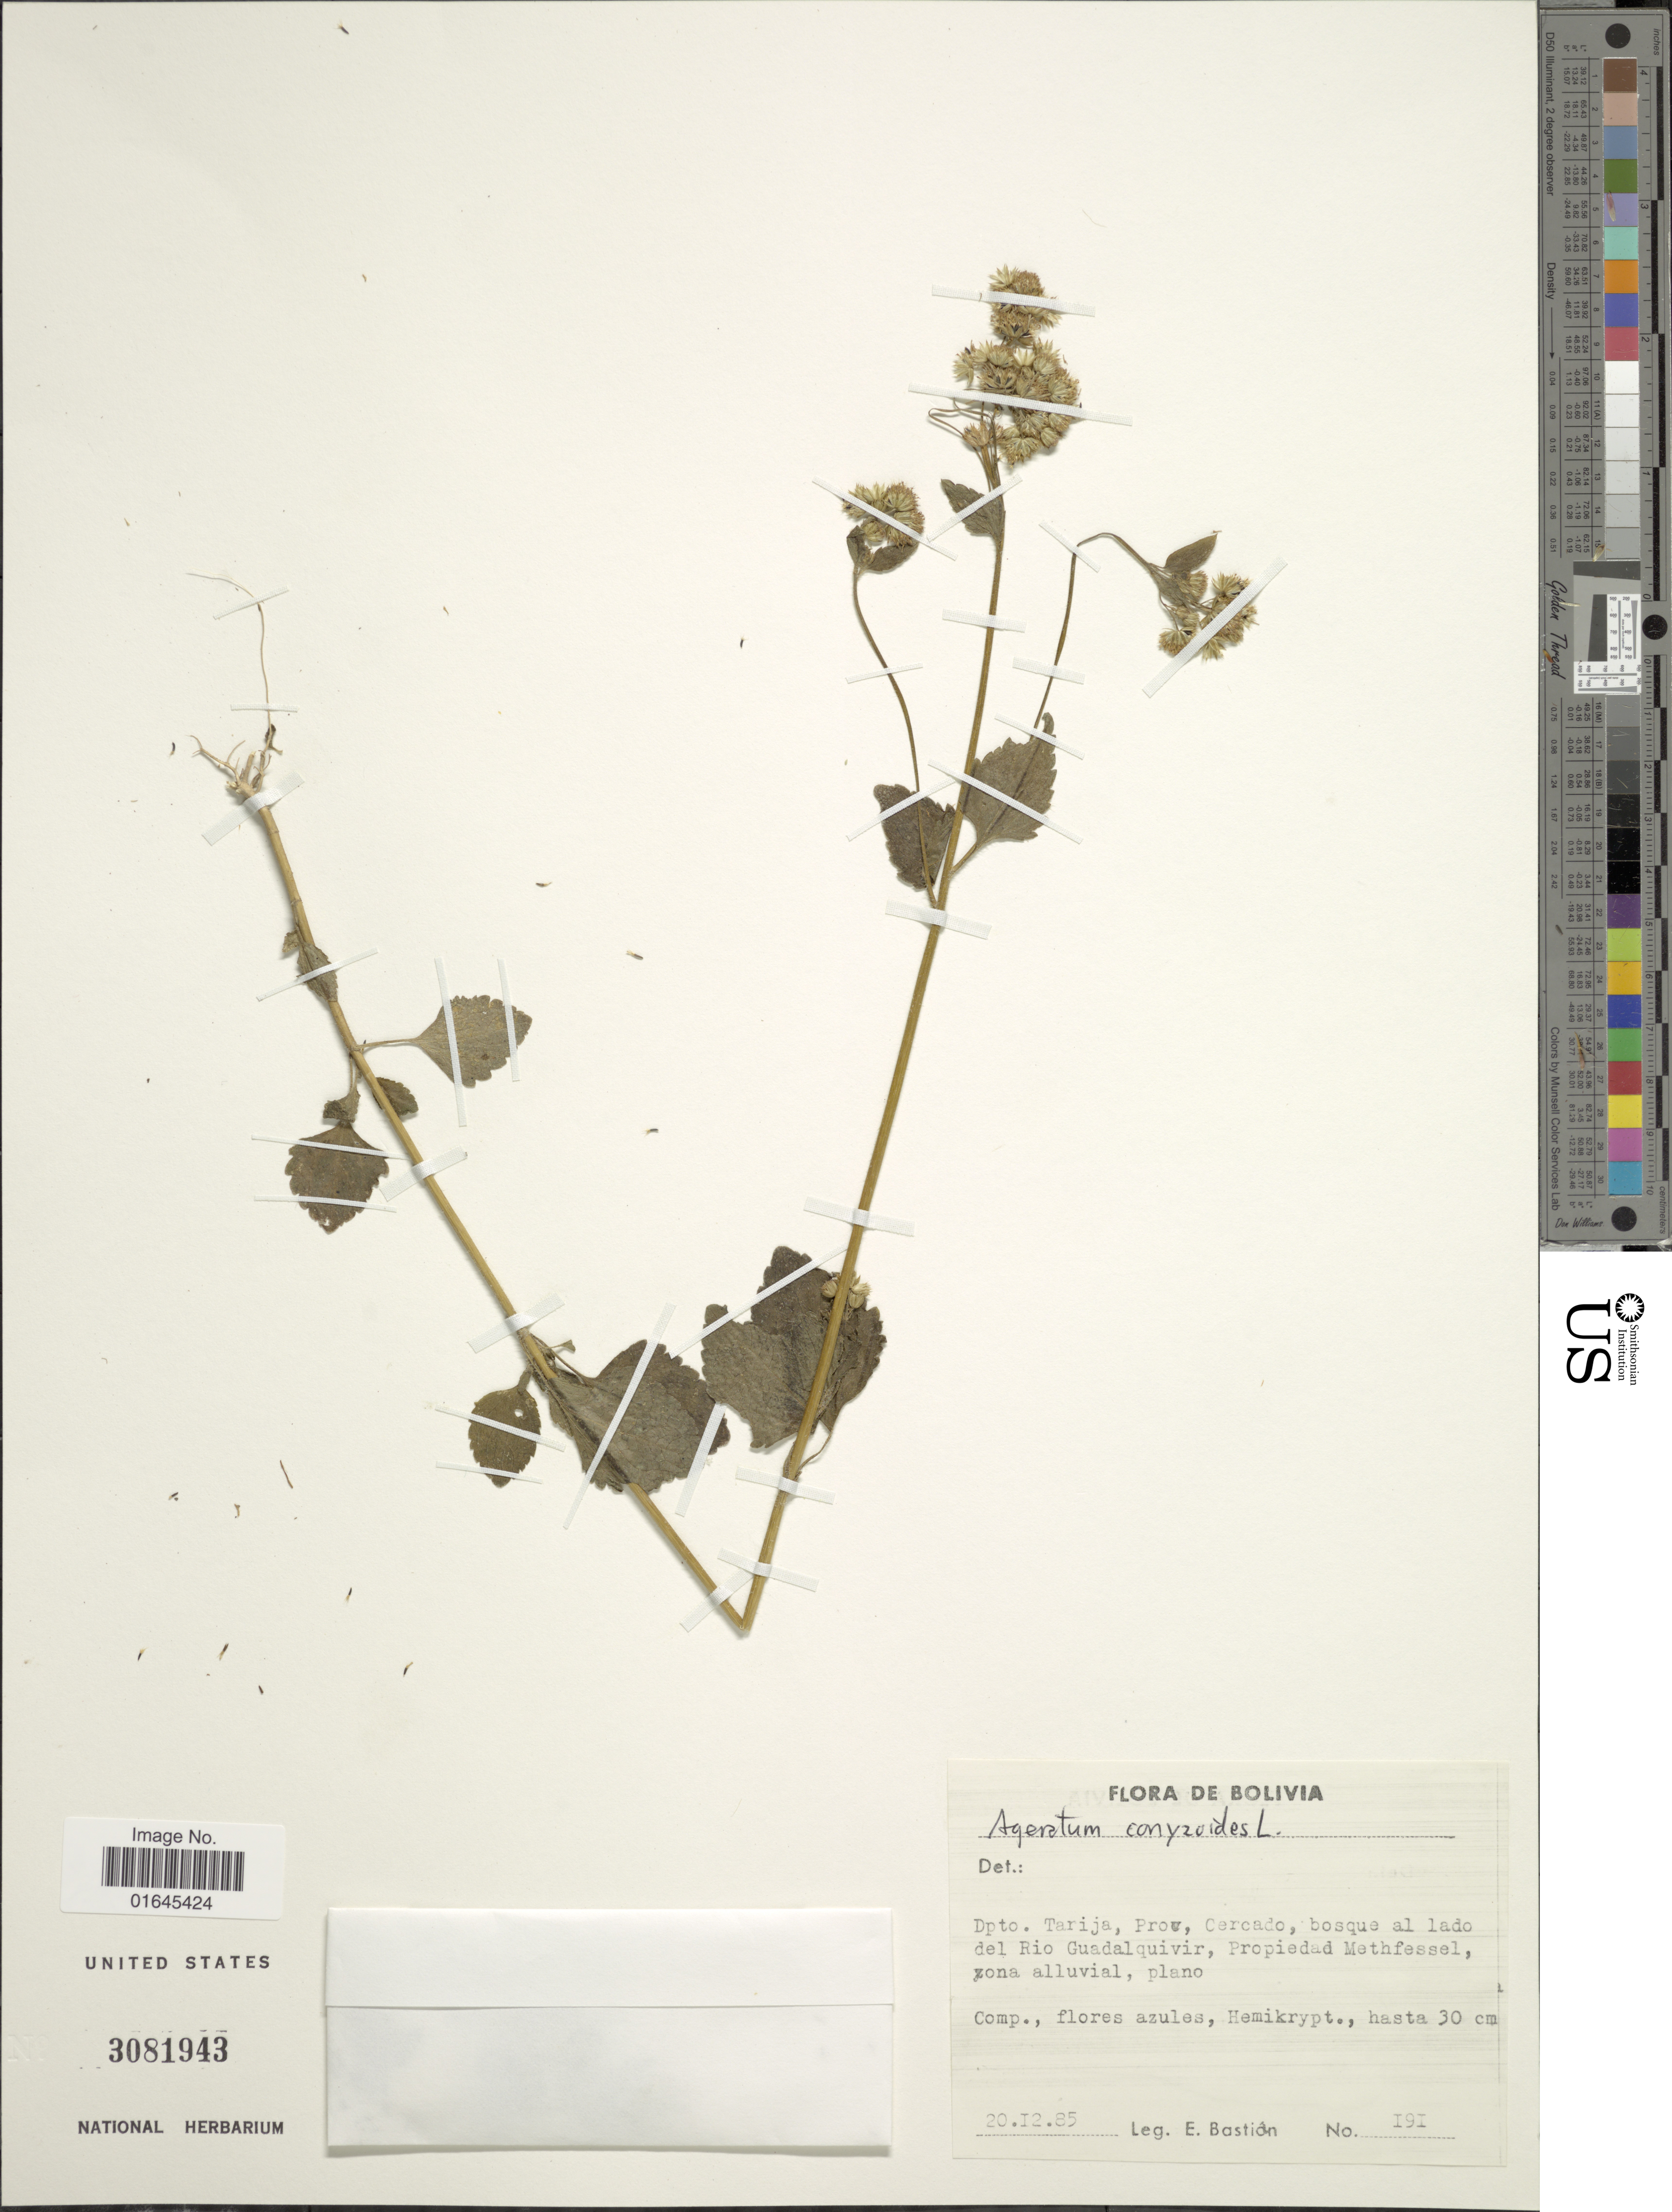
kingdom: Plantae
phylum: Tracheophyta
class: Magnoliopsida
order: Asterales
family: Asteraceae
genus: Ageratum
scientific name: Ageratum conyzoides subsp. conyzoides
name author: L.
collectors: E. Bastian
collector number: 191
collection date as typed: Transcribed d/m/y: 20/12/85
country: Bolivia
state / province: Tarija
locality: Prov. Cercado, bosque al lado del Rio Guadalquivir, Propiedad Methfessel, zona alluvial, plano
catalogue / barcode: US 3081943